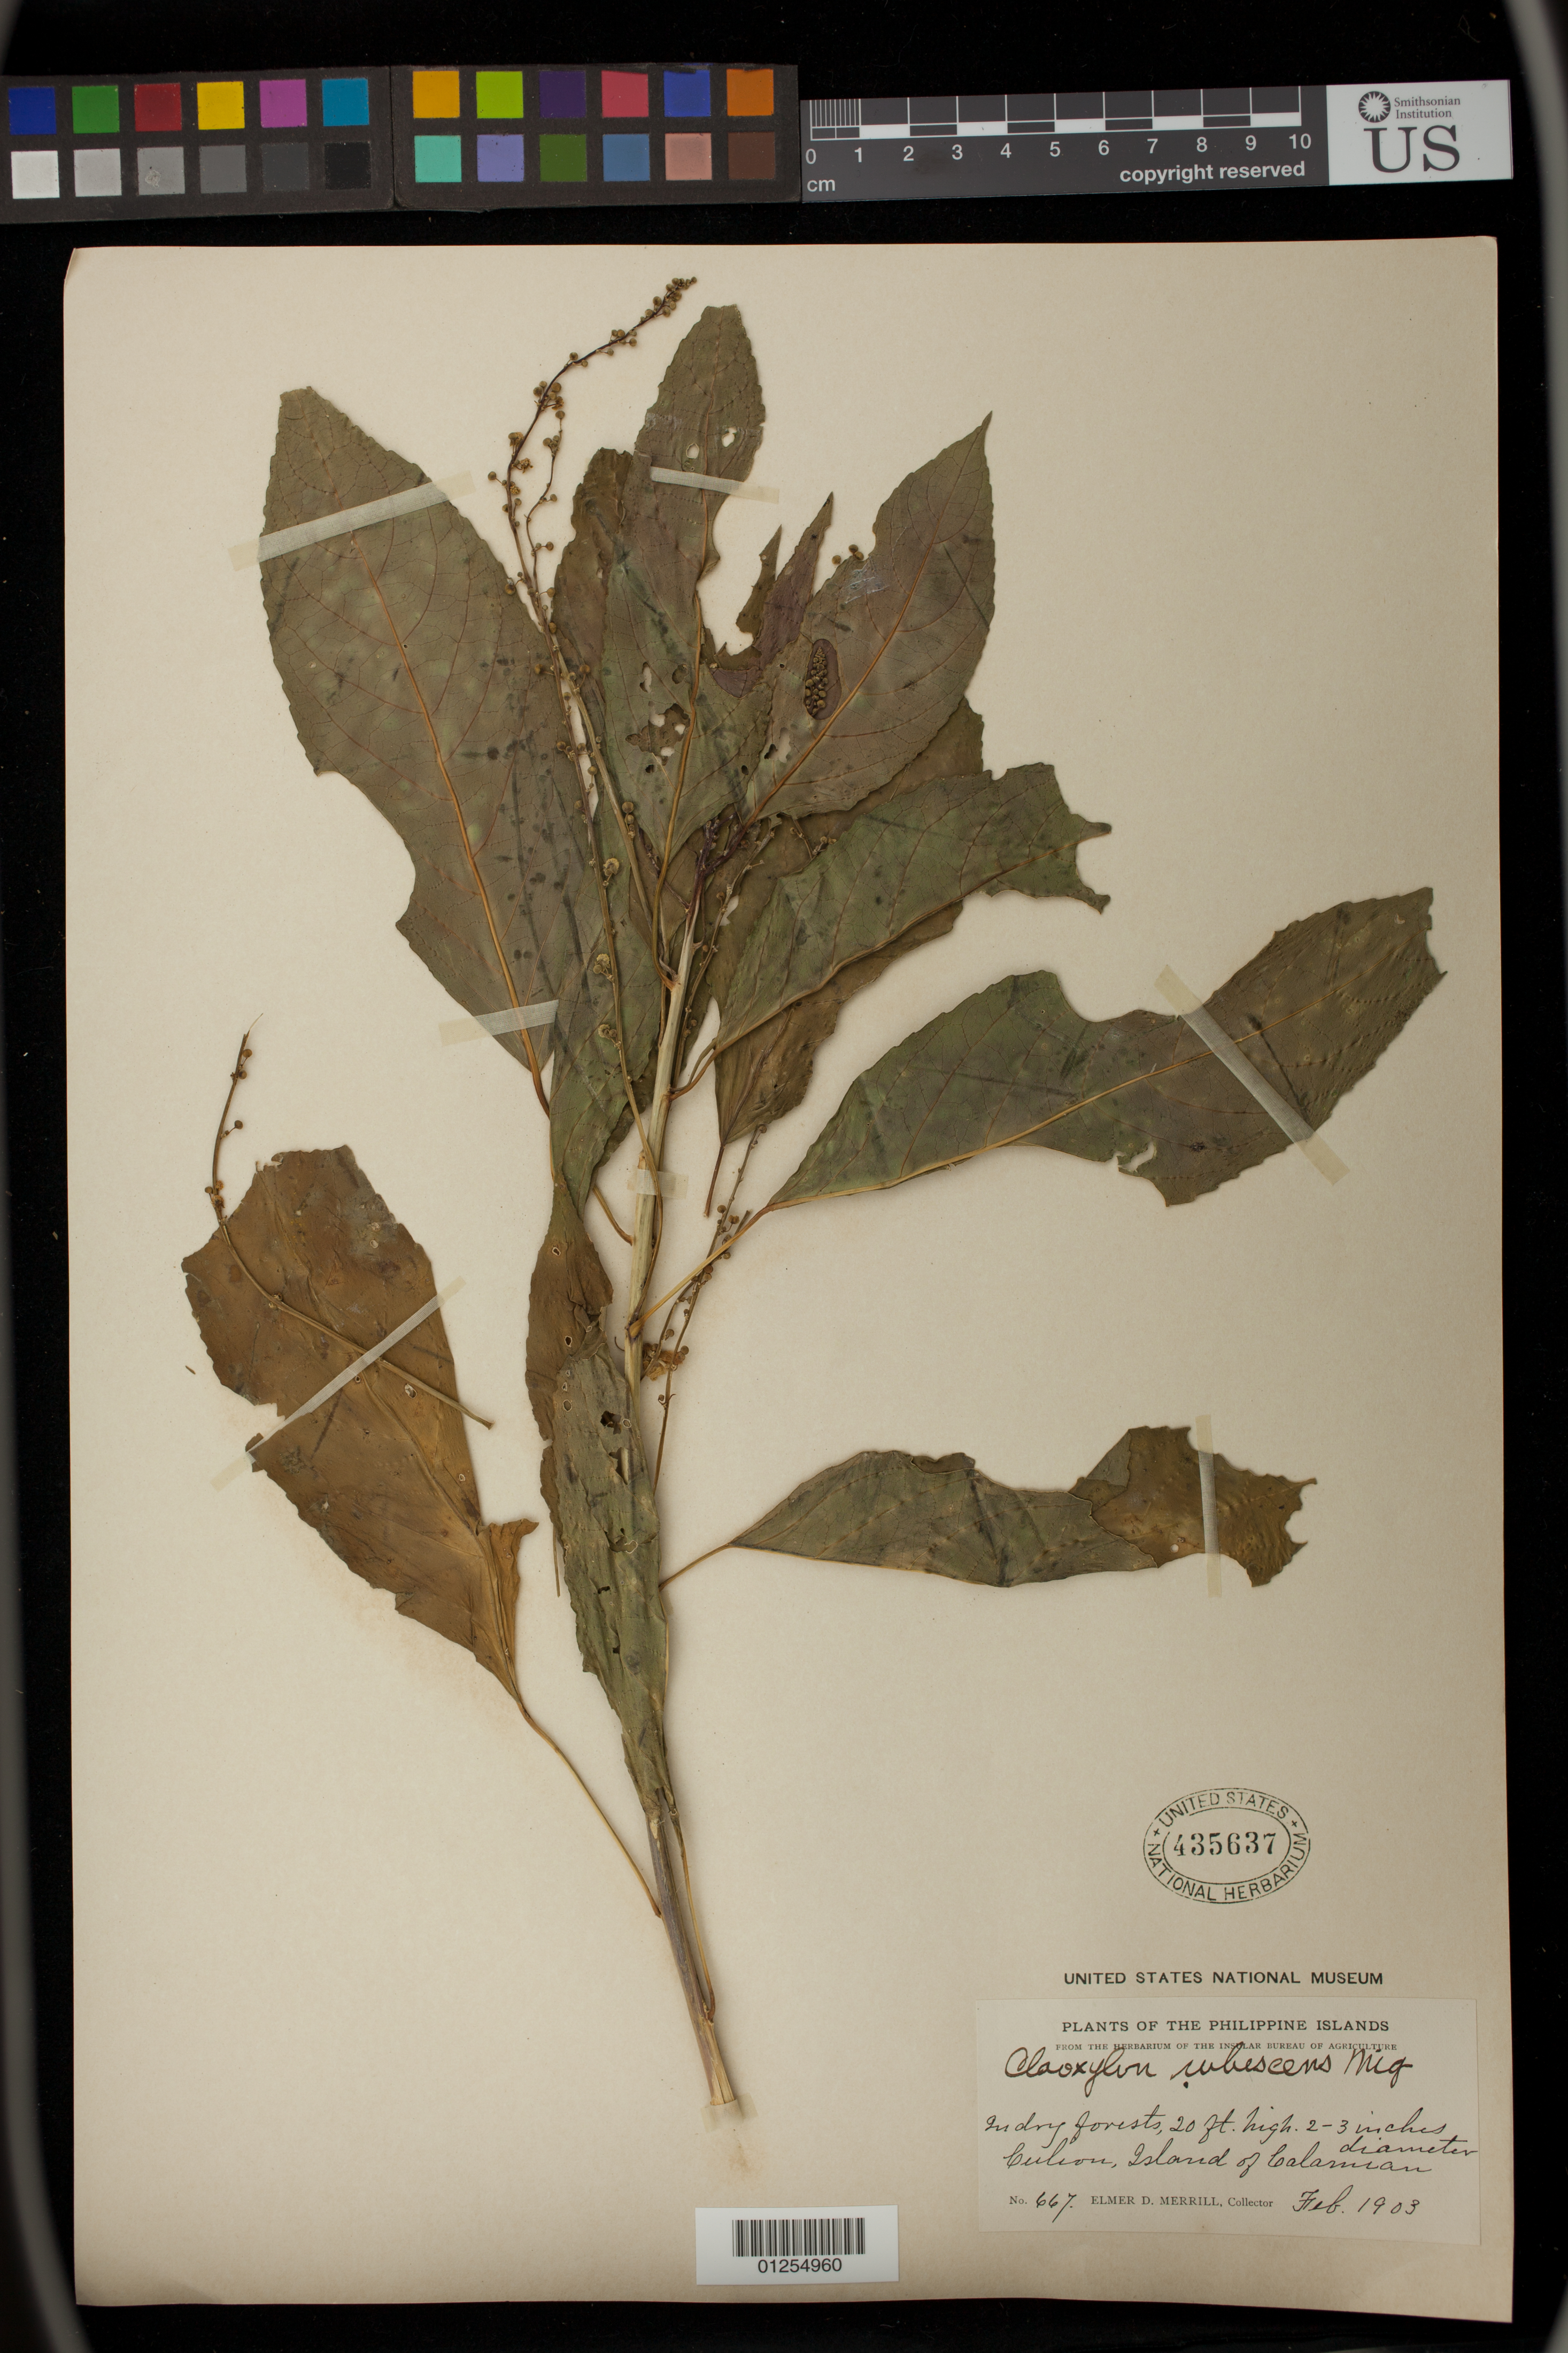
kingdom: Plantae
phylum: Tracheophyta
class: Magnoliopsida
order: Malpighiales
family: Euphorbiaceae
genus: Claoxylon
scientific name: Claoxylon rebescens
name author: Miq.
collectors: E. D. Merrill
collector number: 667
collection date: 1903-02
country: Philippines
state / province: Mimaropa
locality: Culion, Island of Calamian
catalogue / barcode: US 435637